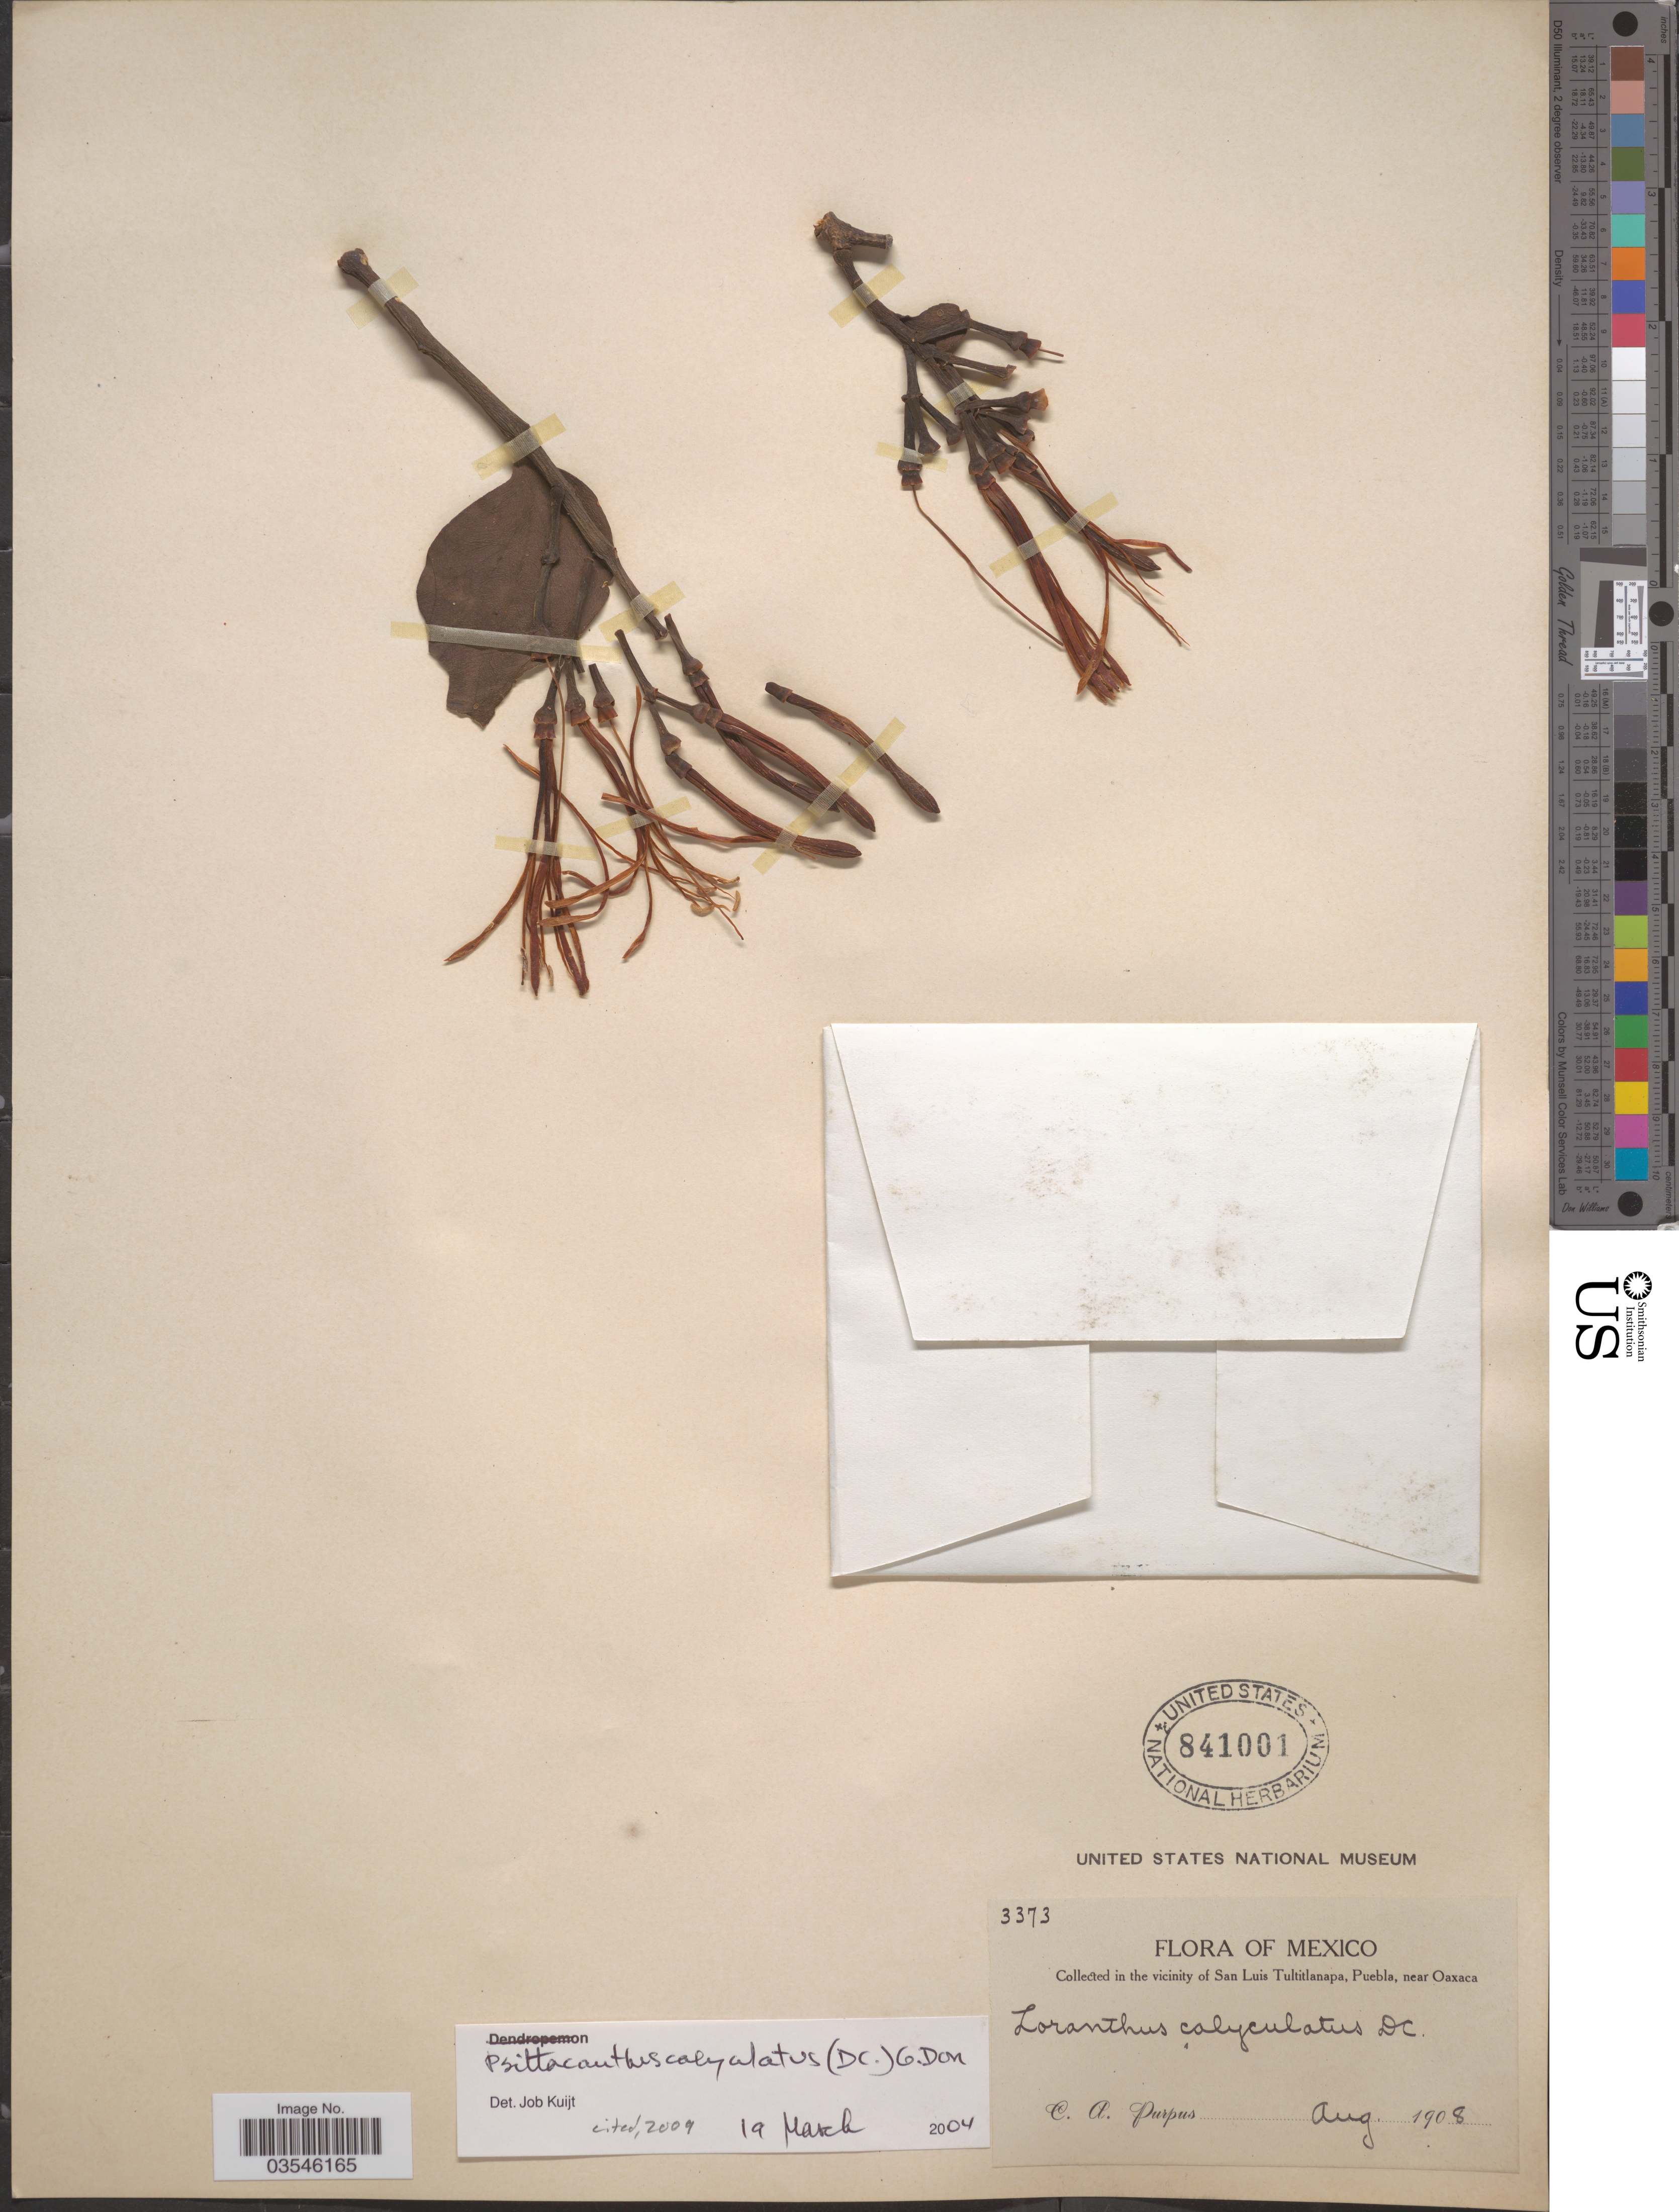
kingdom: Plantae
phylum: Tracheophyta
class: Magnoliopsida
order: Santalales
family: Loranthaceae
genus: Psittacanthus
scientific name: Psittacanthus calyculatus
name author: (DC.) G. Don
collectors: C. A. Purpus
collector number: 3373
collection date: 1908-08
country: Mexico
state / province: Puebla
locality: In the vicinity of San Luis Tultitlanapa, near Oaxaca.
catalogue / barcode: US 841001